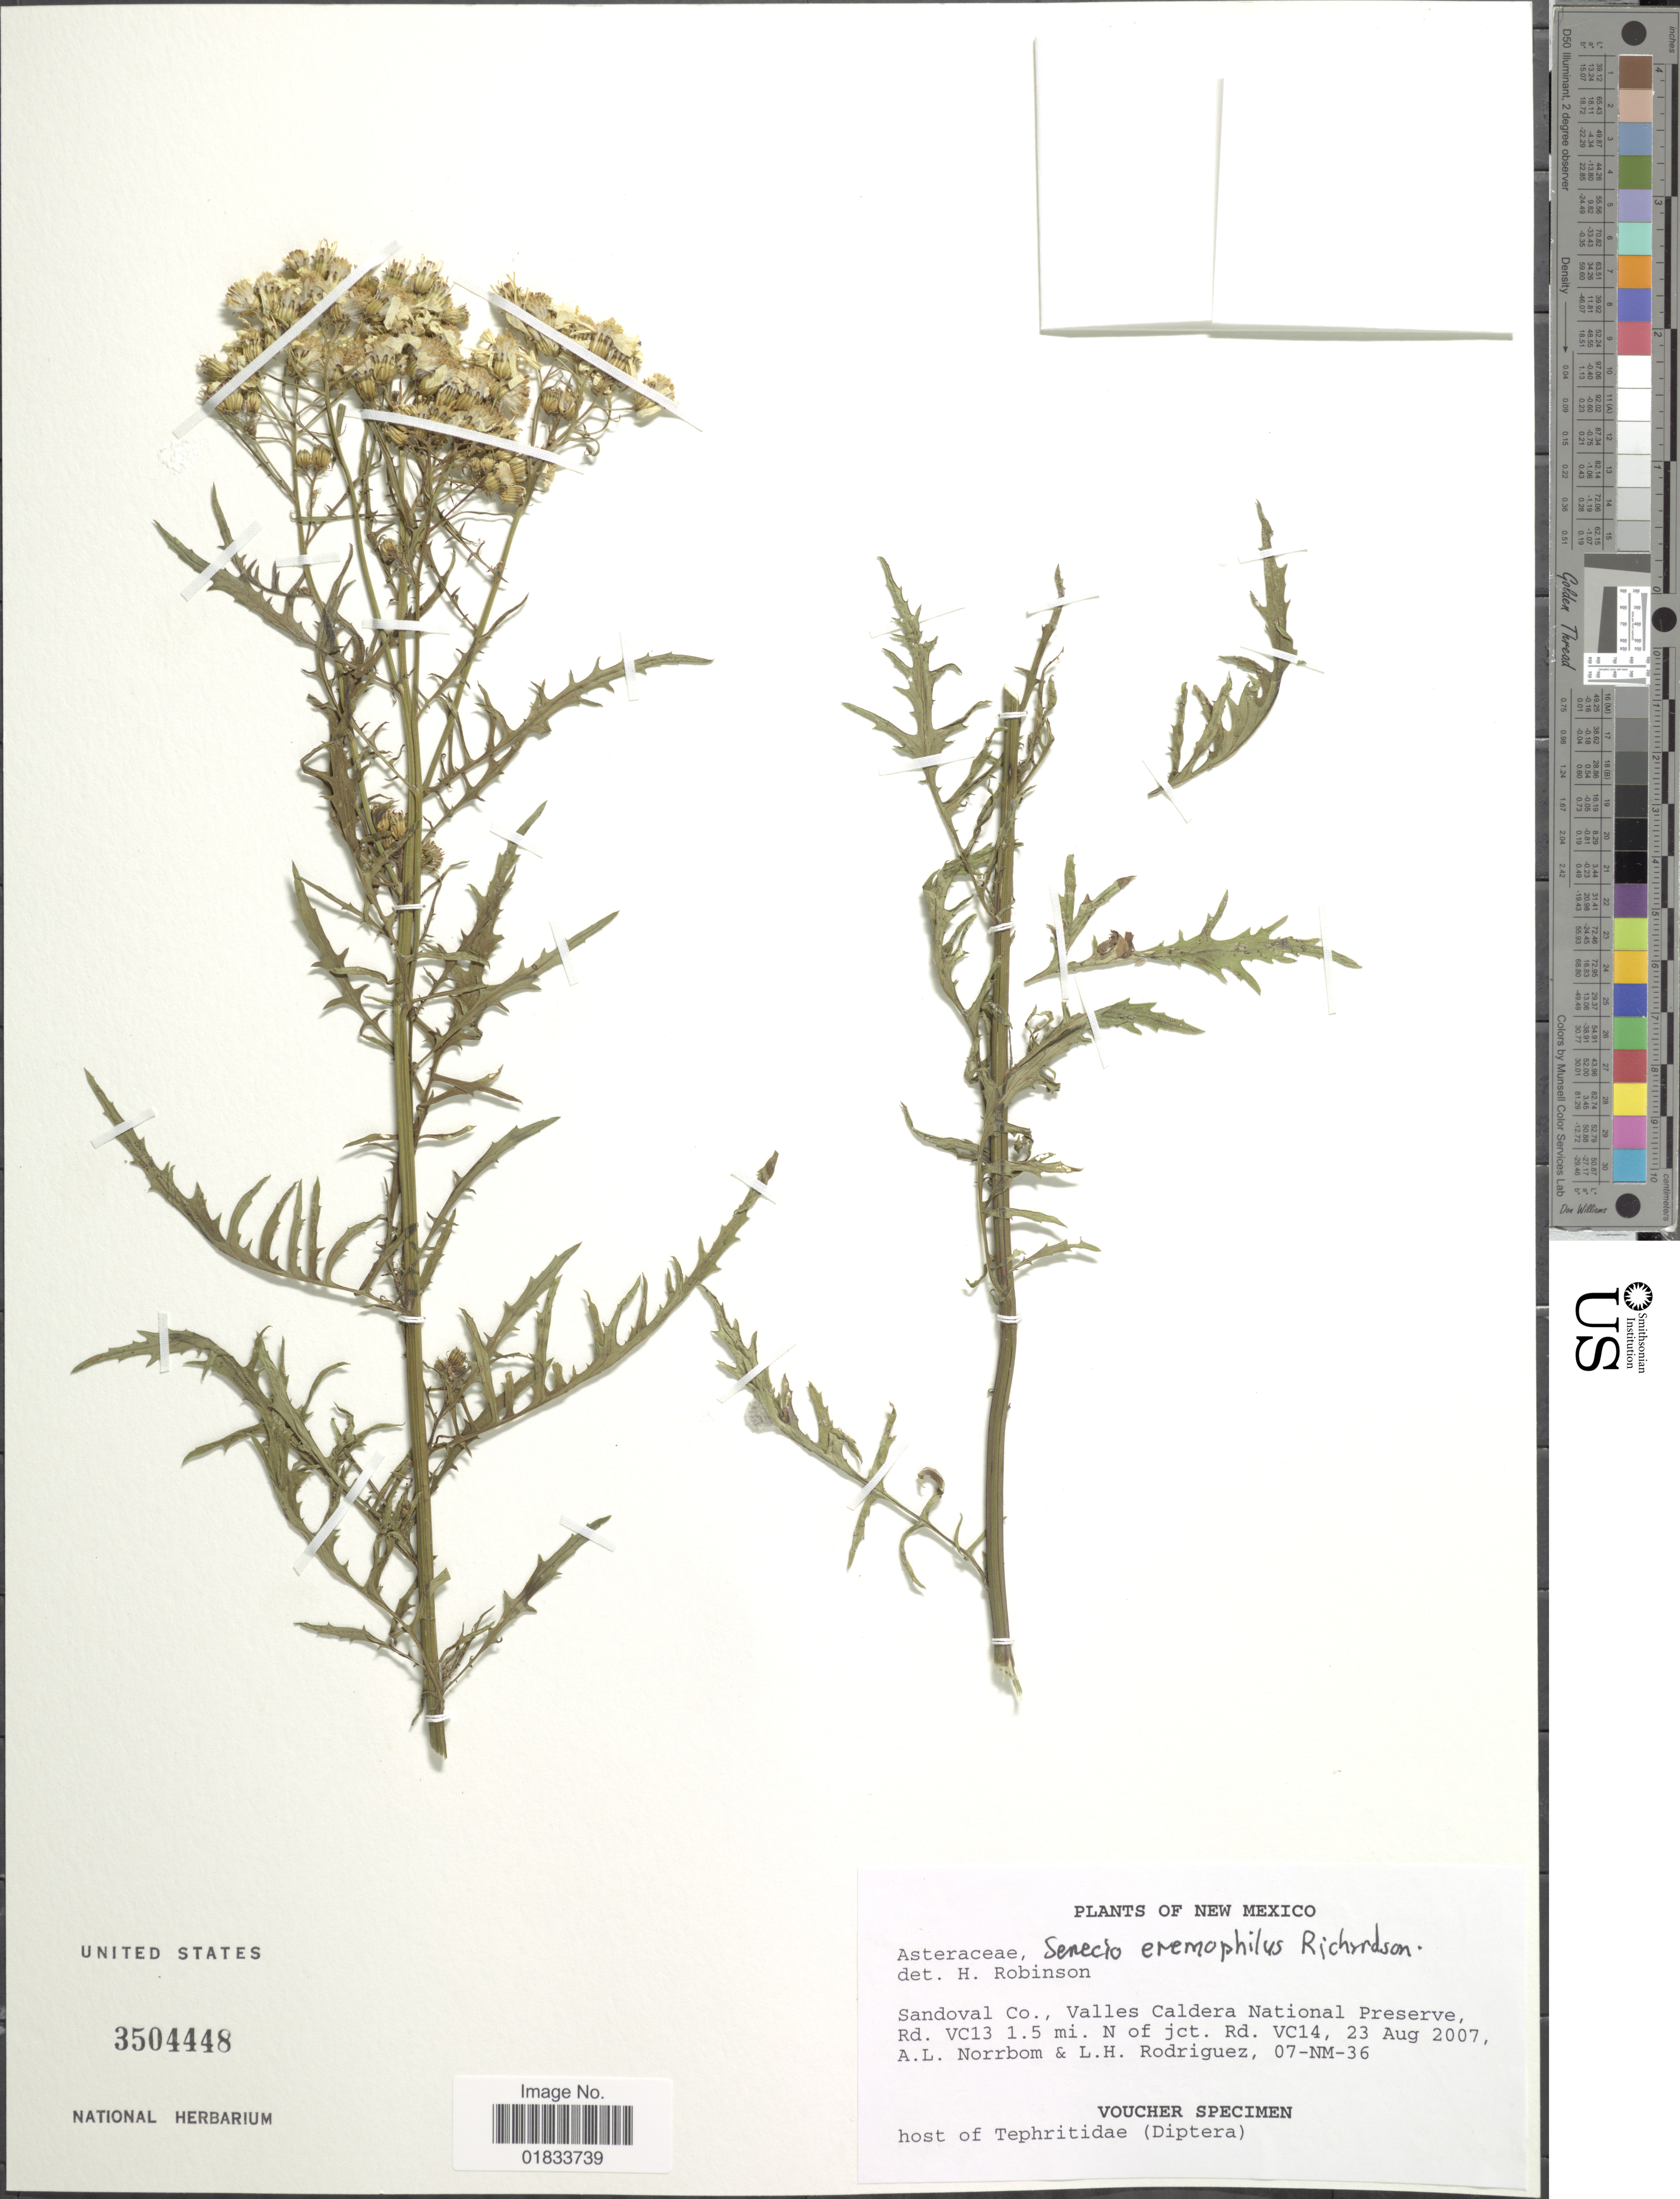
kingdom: Plantae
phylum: Tracheophyta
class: Magnoliopsida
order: Asterales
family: Asteraceae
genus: Senecio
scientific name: Senecio eremophilus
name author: Richardson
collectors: A. L. Norrbom & L. Rodriguez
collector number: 07-NM-36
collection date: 2007-08-23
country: United States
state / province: New Mexico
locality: Sandoval Co., Valles Caldera National Preserve, Rd. VC13 1.5 mi. N of jct. Rd. VC14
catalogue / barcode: US 3504448